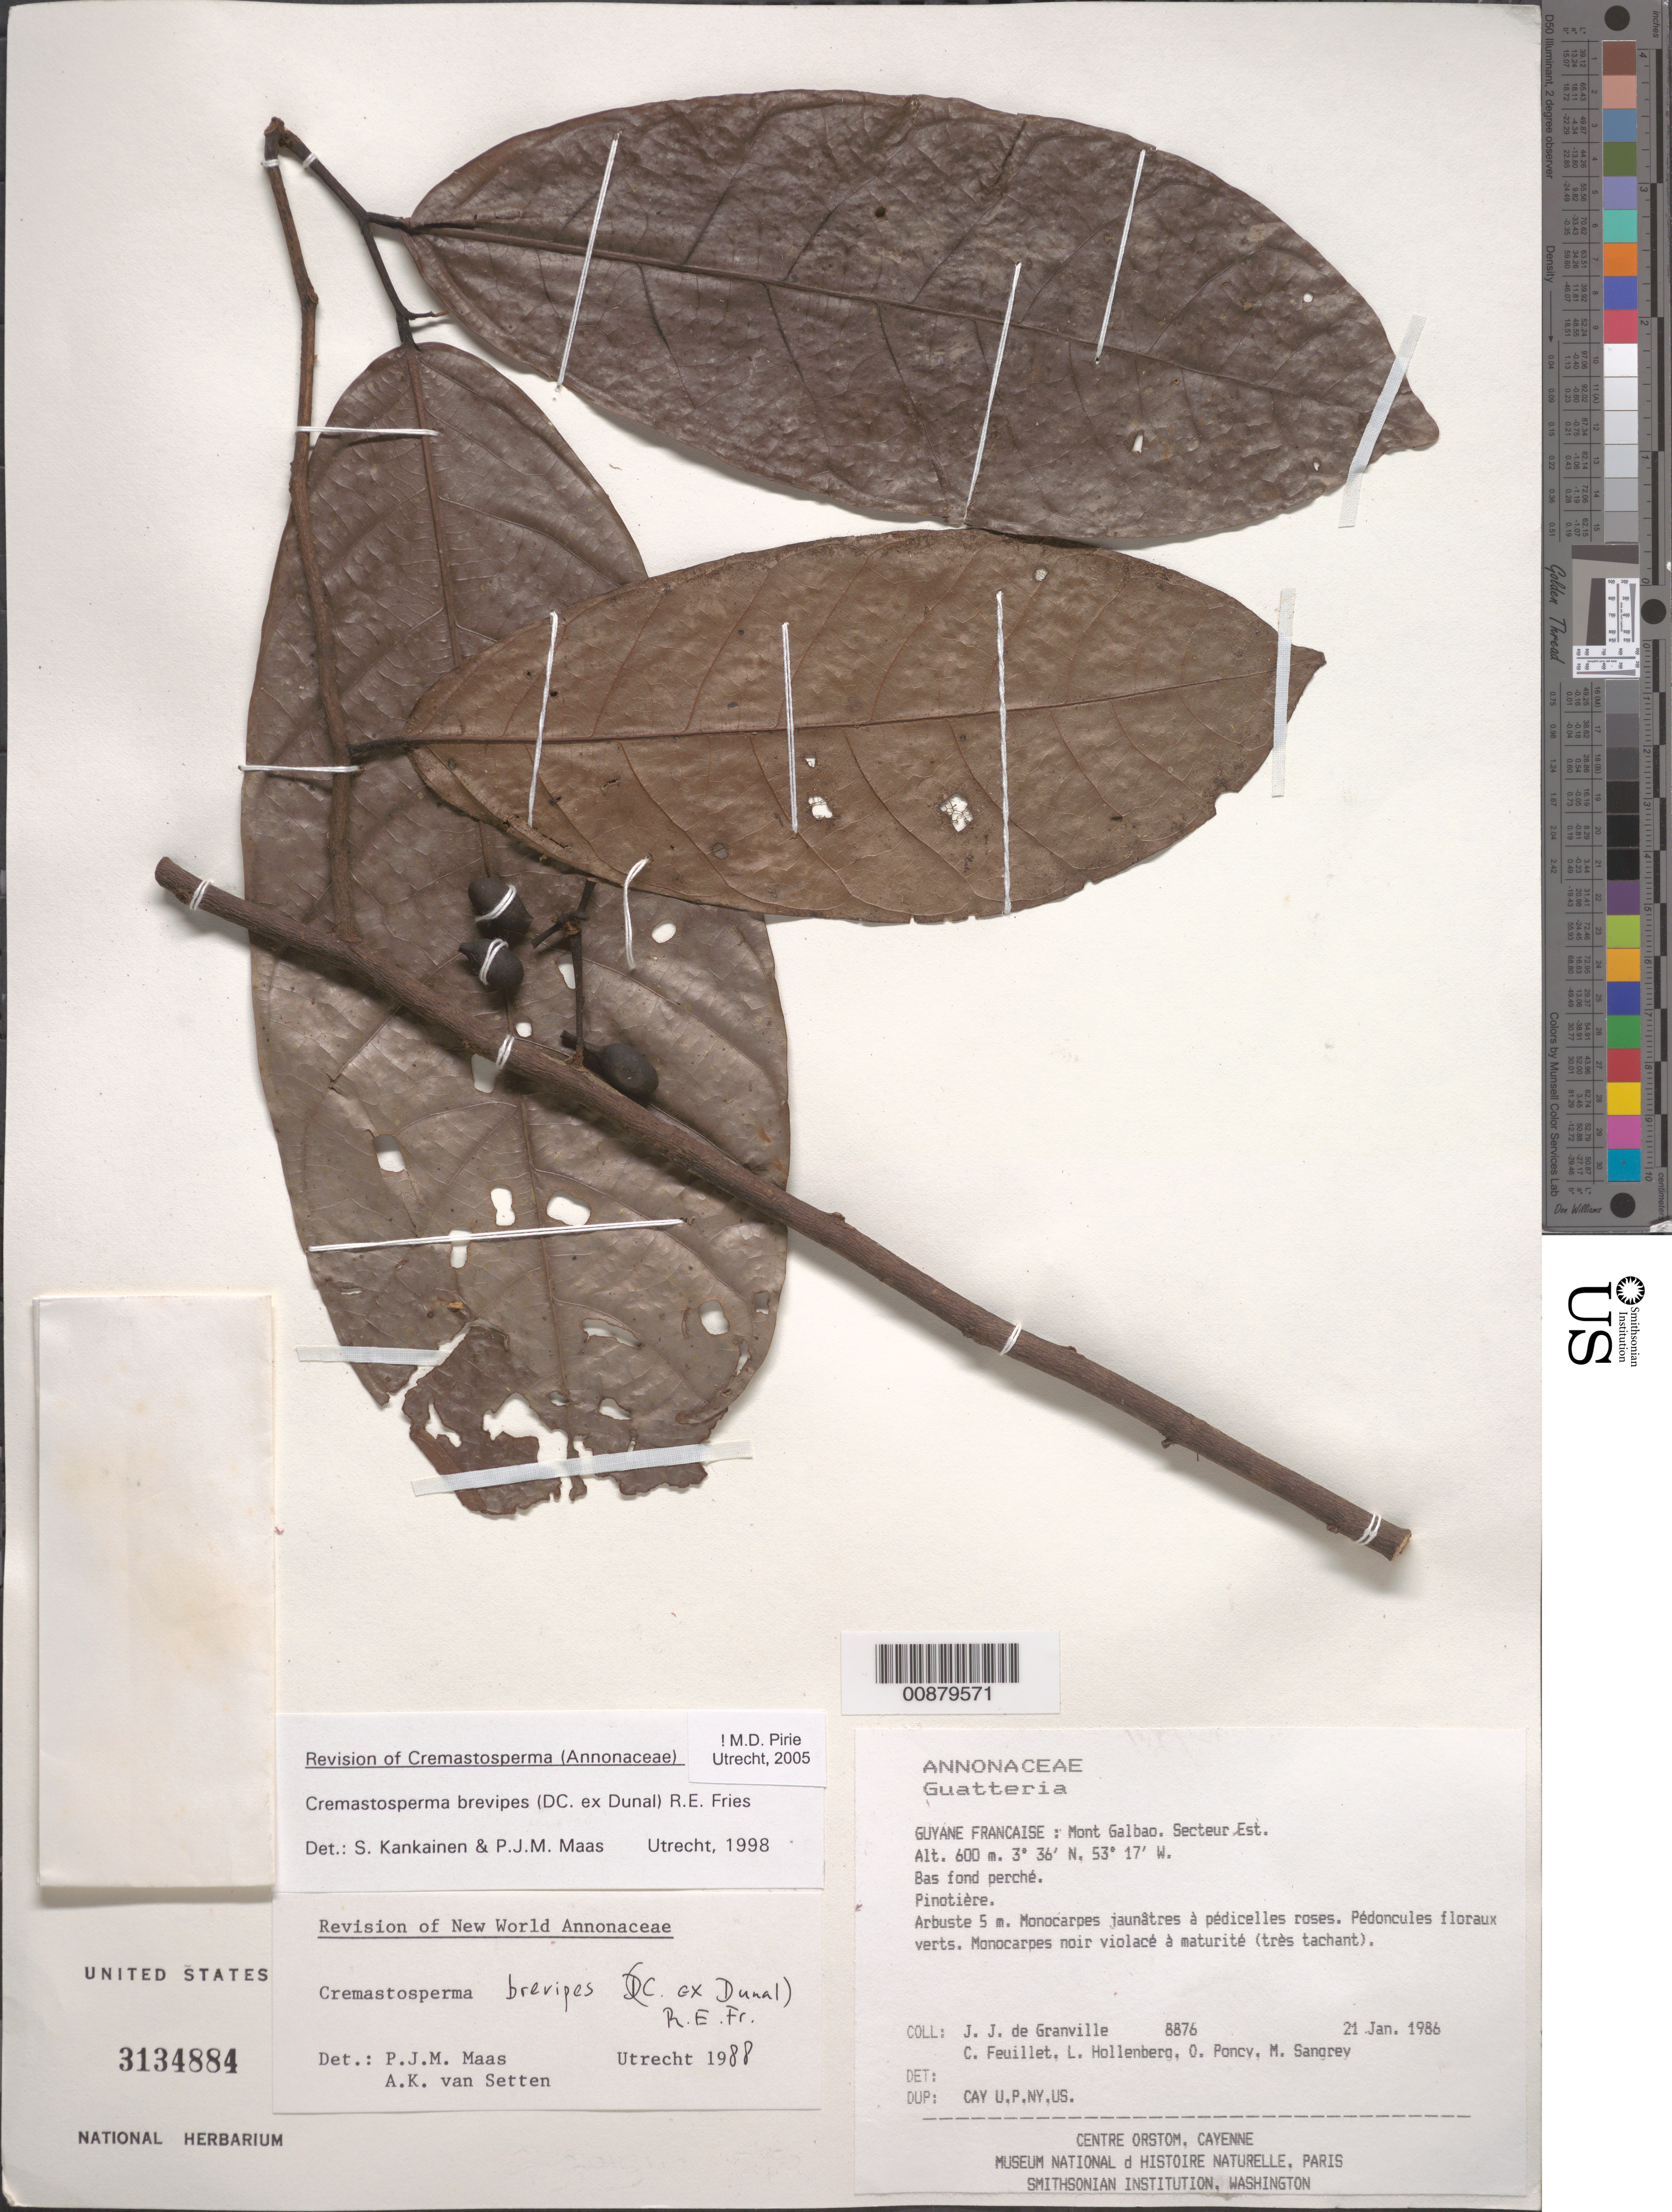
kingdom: Plantae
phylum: Tracheophyta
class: Magnoliopsida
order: Magnoliales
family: Annonaceae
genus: Cremastosperma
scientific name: Cremastosperma brevipes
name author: (DC. ex Dunal) R.E. Fr.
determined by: Kankainen, S.; Maas, P. J.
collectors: J.-J. de Granville, C. Feuillet, L. Hollenberg, O. Poncy & M. S. Sangrey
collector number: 8876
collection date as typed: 21-Jan-86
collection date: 1986-01-21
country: French Guiana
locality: Mont Galbao. Secteur Est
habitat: Pinotière, bas fond perché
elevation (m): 600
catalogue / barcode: US 3134884